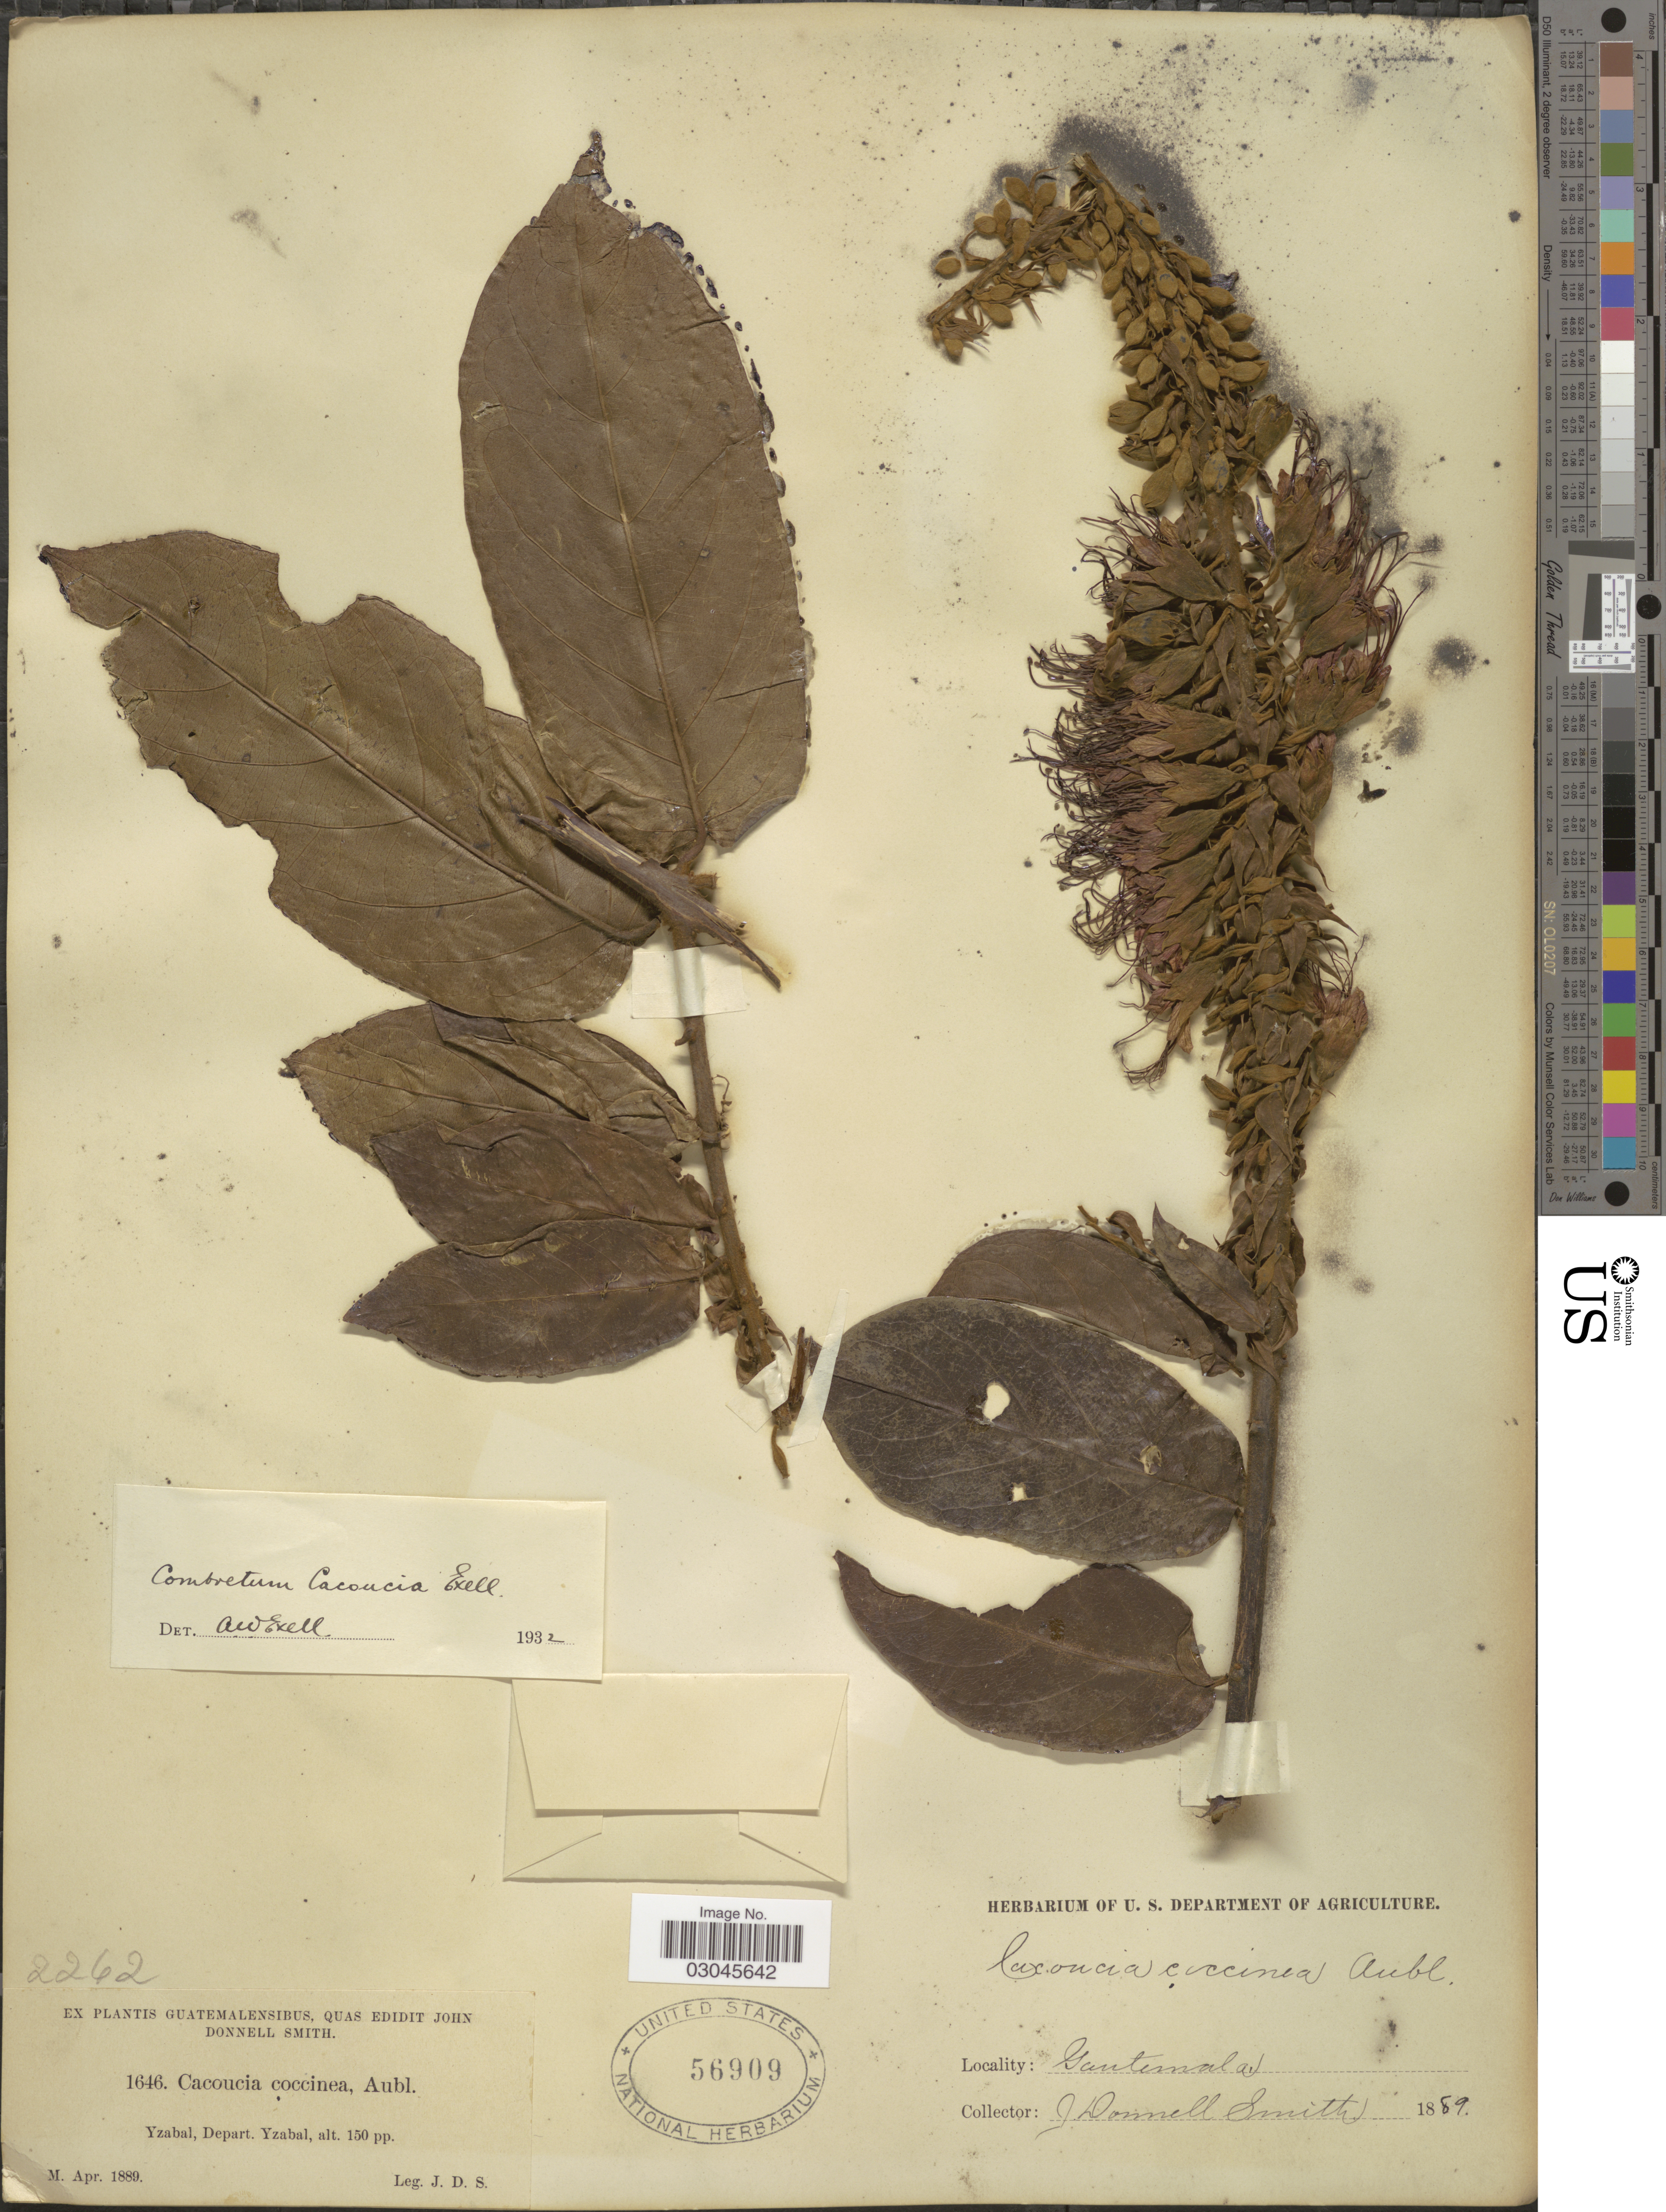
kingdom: Plantae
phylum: Tracheophyta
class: Magnoliopsida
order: Myrtales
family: Combretaceae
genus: Combretum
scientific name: Combretum cacoucia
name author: Exell ex Sandwith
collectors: J. Donnell Smith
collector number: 1646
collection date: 1889-04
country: Guatemala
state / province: Izabal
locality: Yzabal, Depart. Yzabal.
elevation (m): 46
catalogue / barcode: US 56909